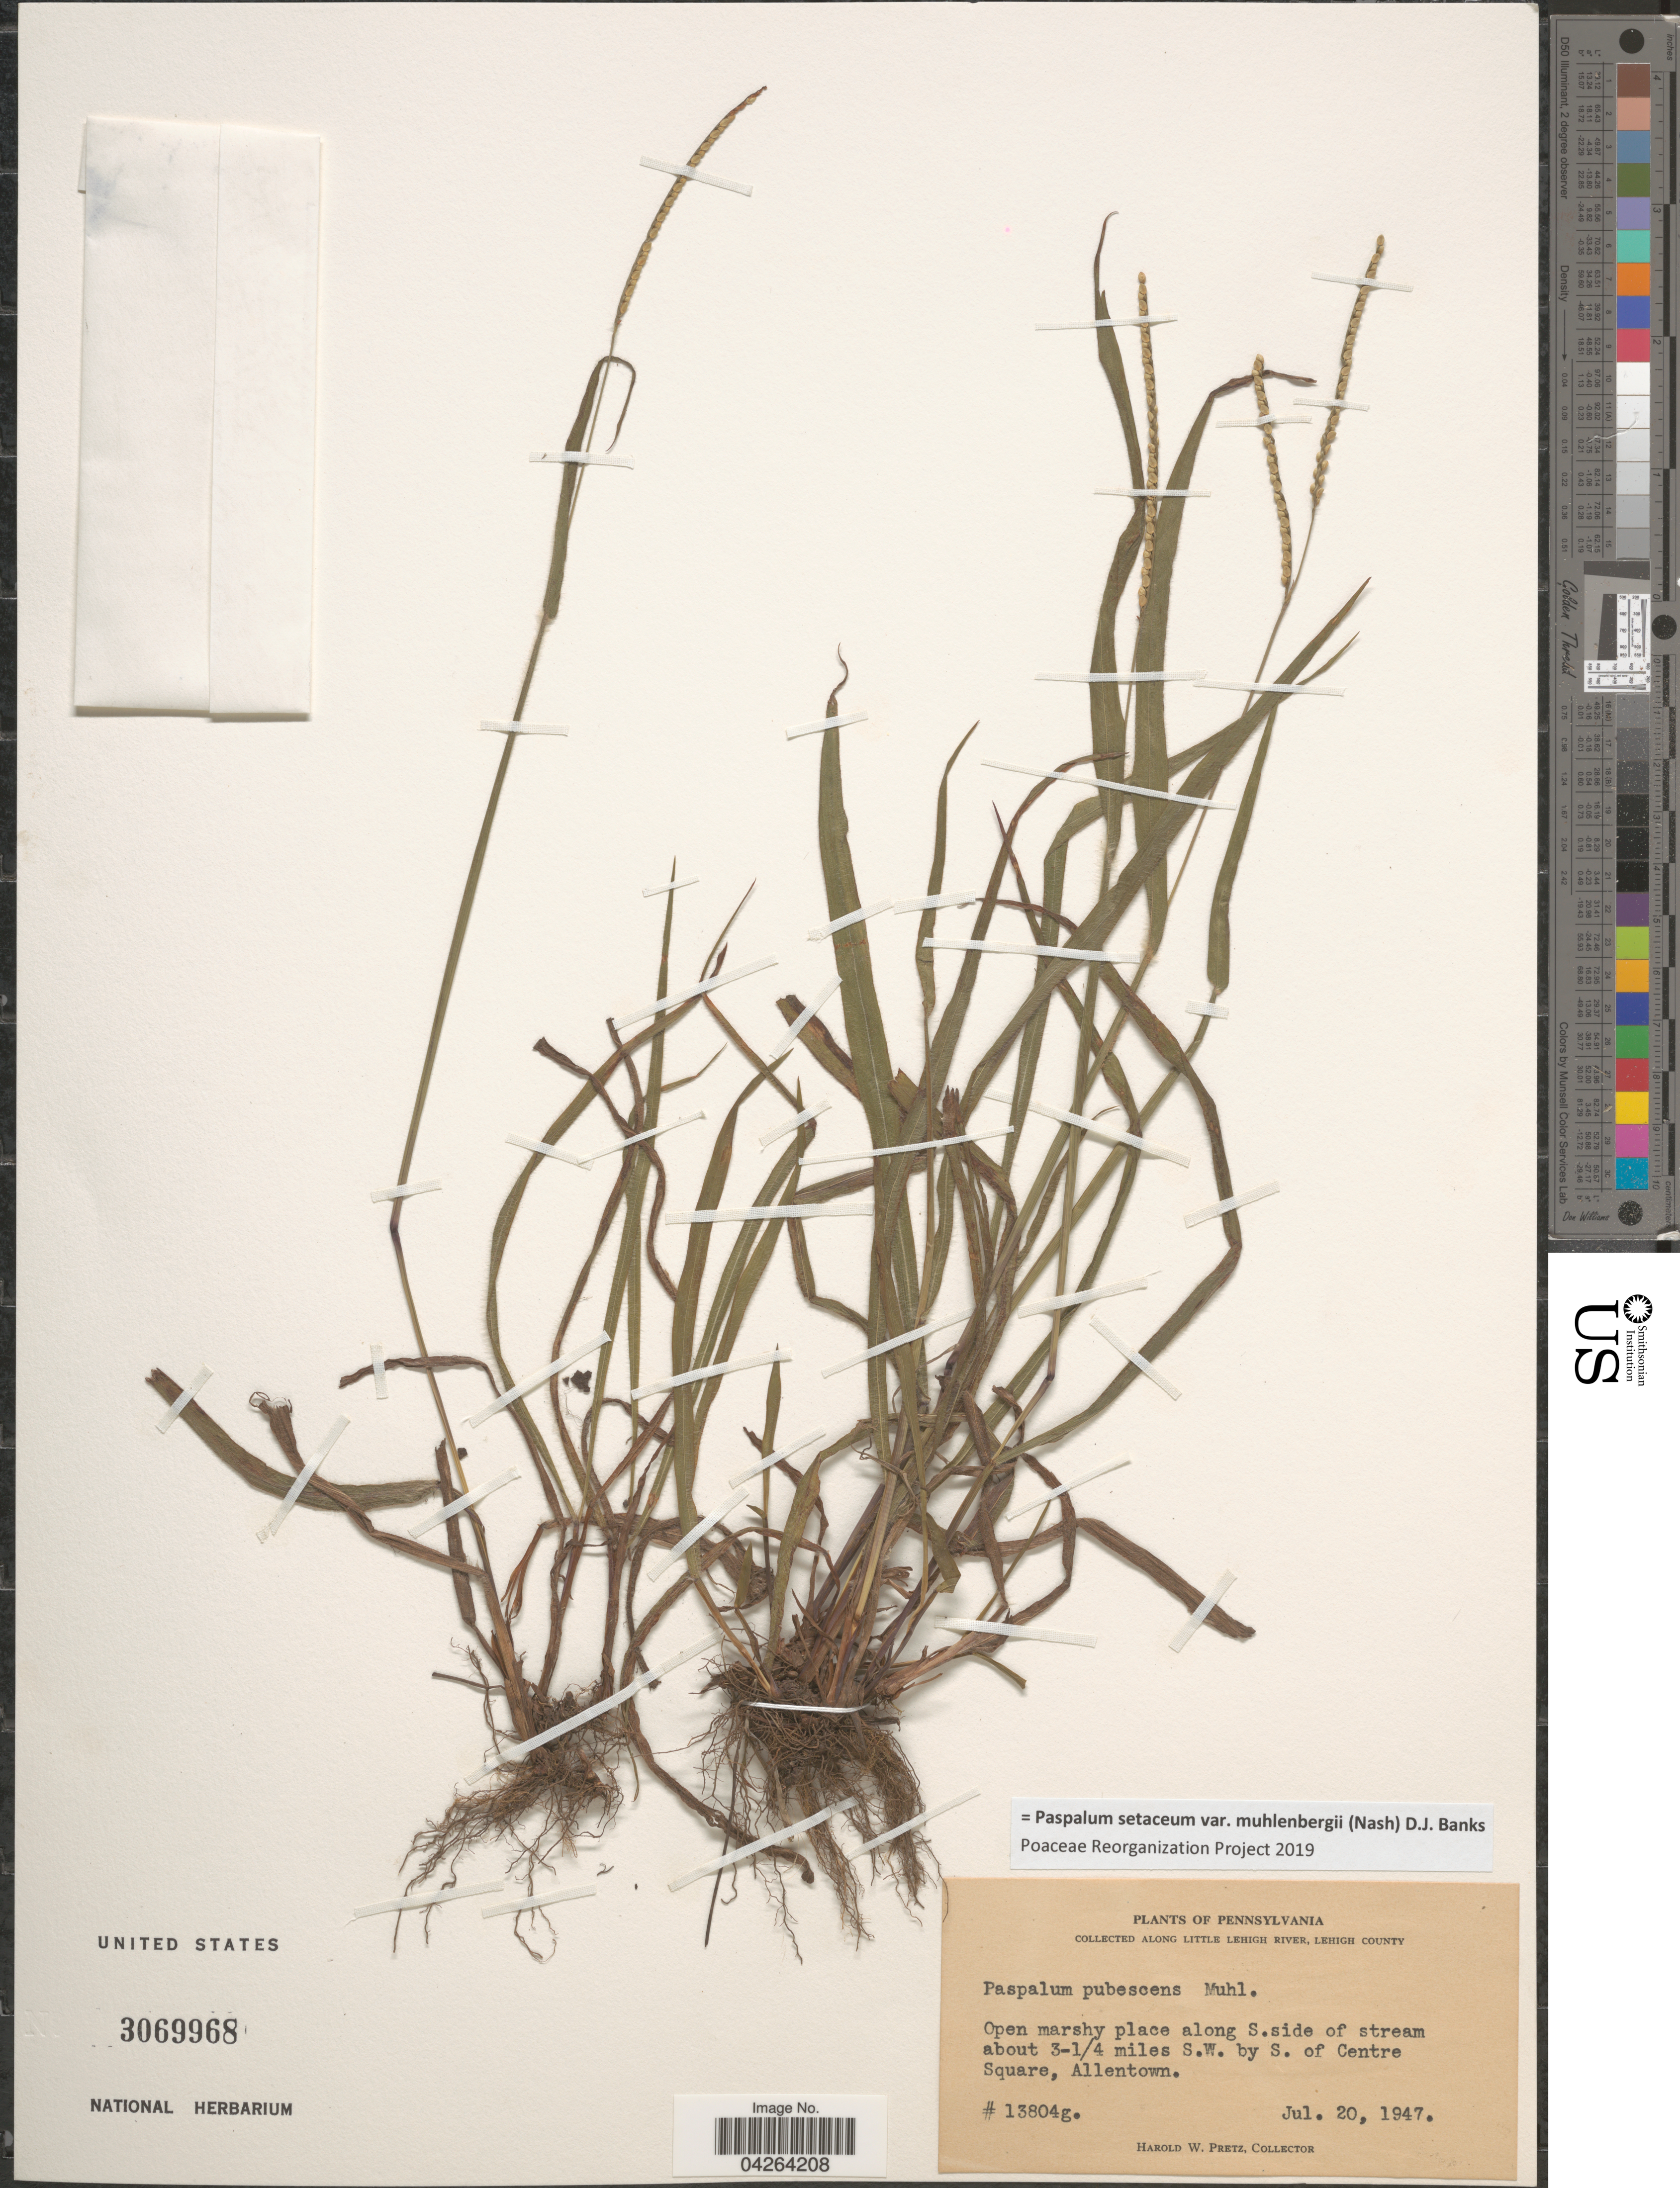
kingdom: Plantae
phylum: Tracheophyta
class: Liliopsida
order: Poales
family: Poaceae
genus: Paspalum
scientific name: Paspalum setaceum var. muhlenbergii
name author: (Nash) D.J. Banks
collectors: H. W. Pretz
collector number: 13804g.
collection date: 1947-07-20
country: United States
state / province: Pennsylvania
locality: Along Little Lehigh River, Lehigh County. Open marshy place along S. side of stream about 3-¼ miles S. W. by S. of Centre Square, Allentown.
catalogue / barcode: US 3069968